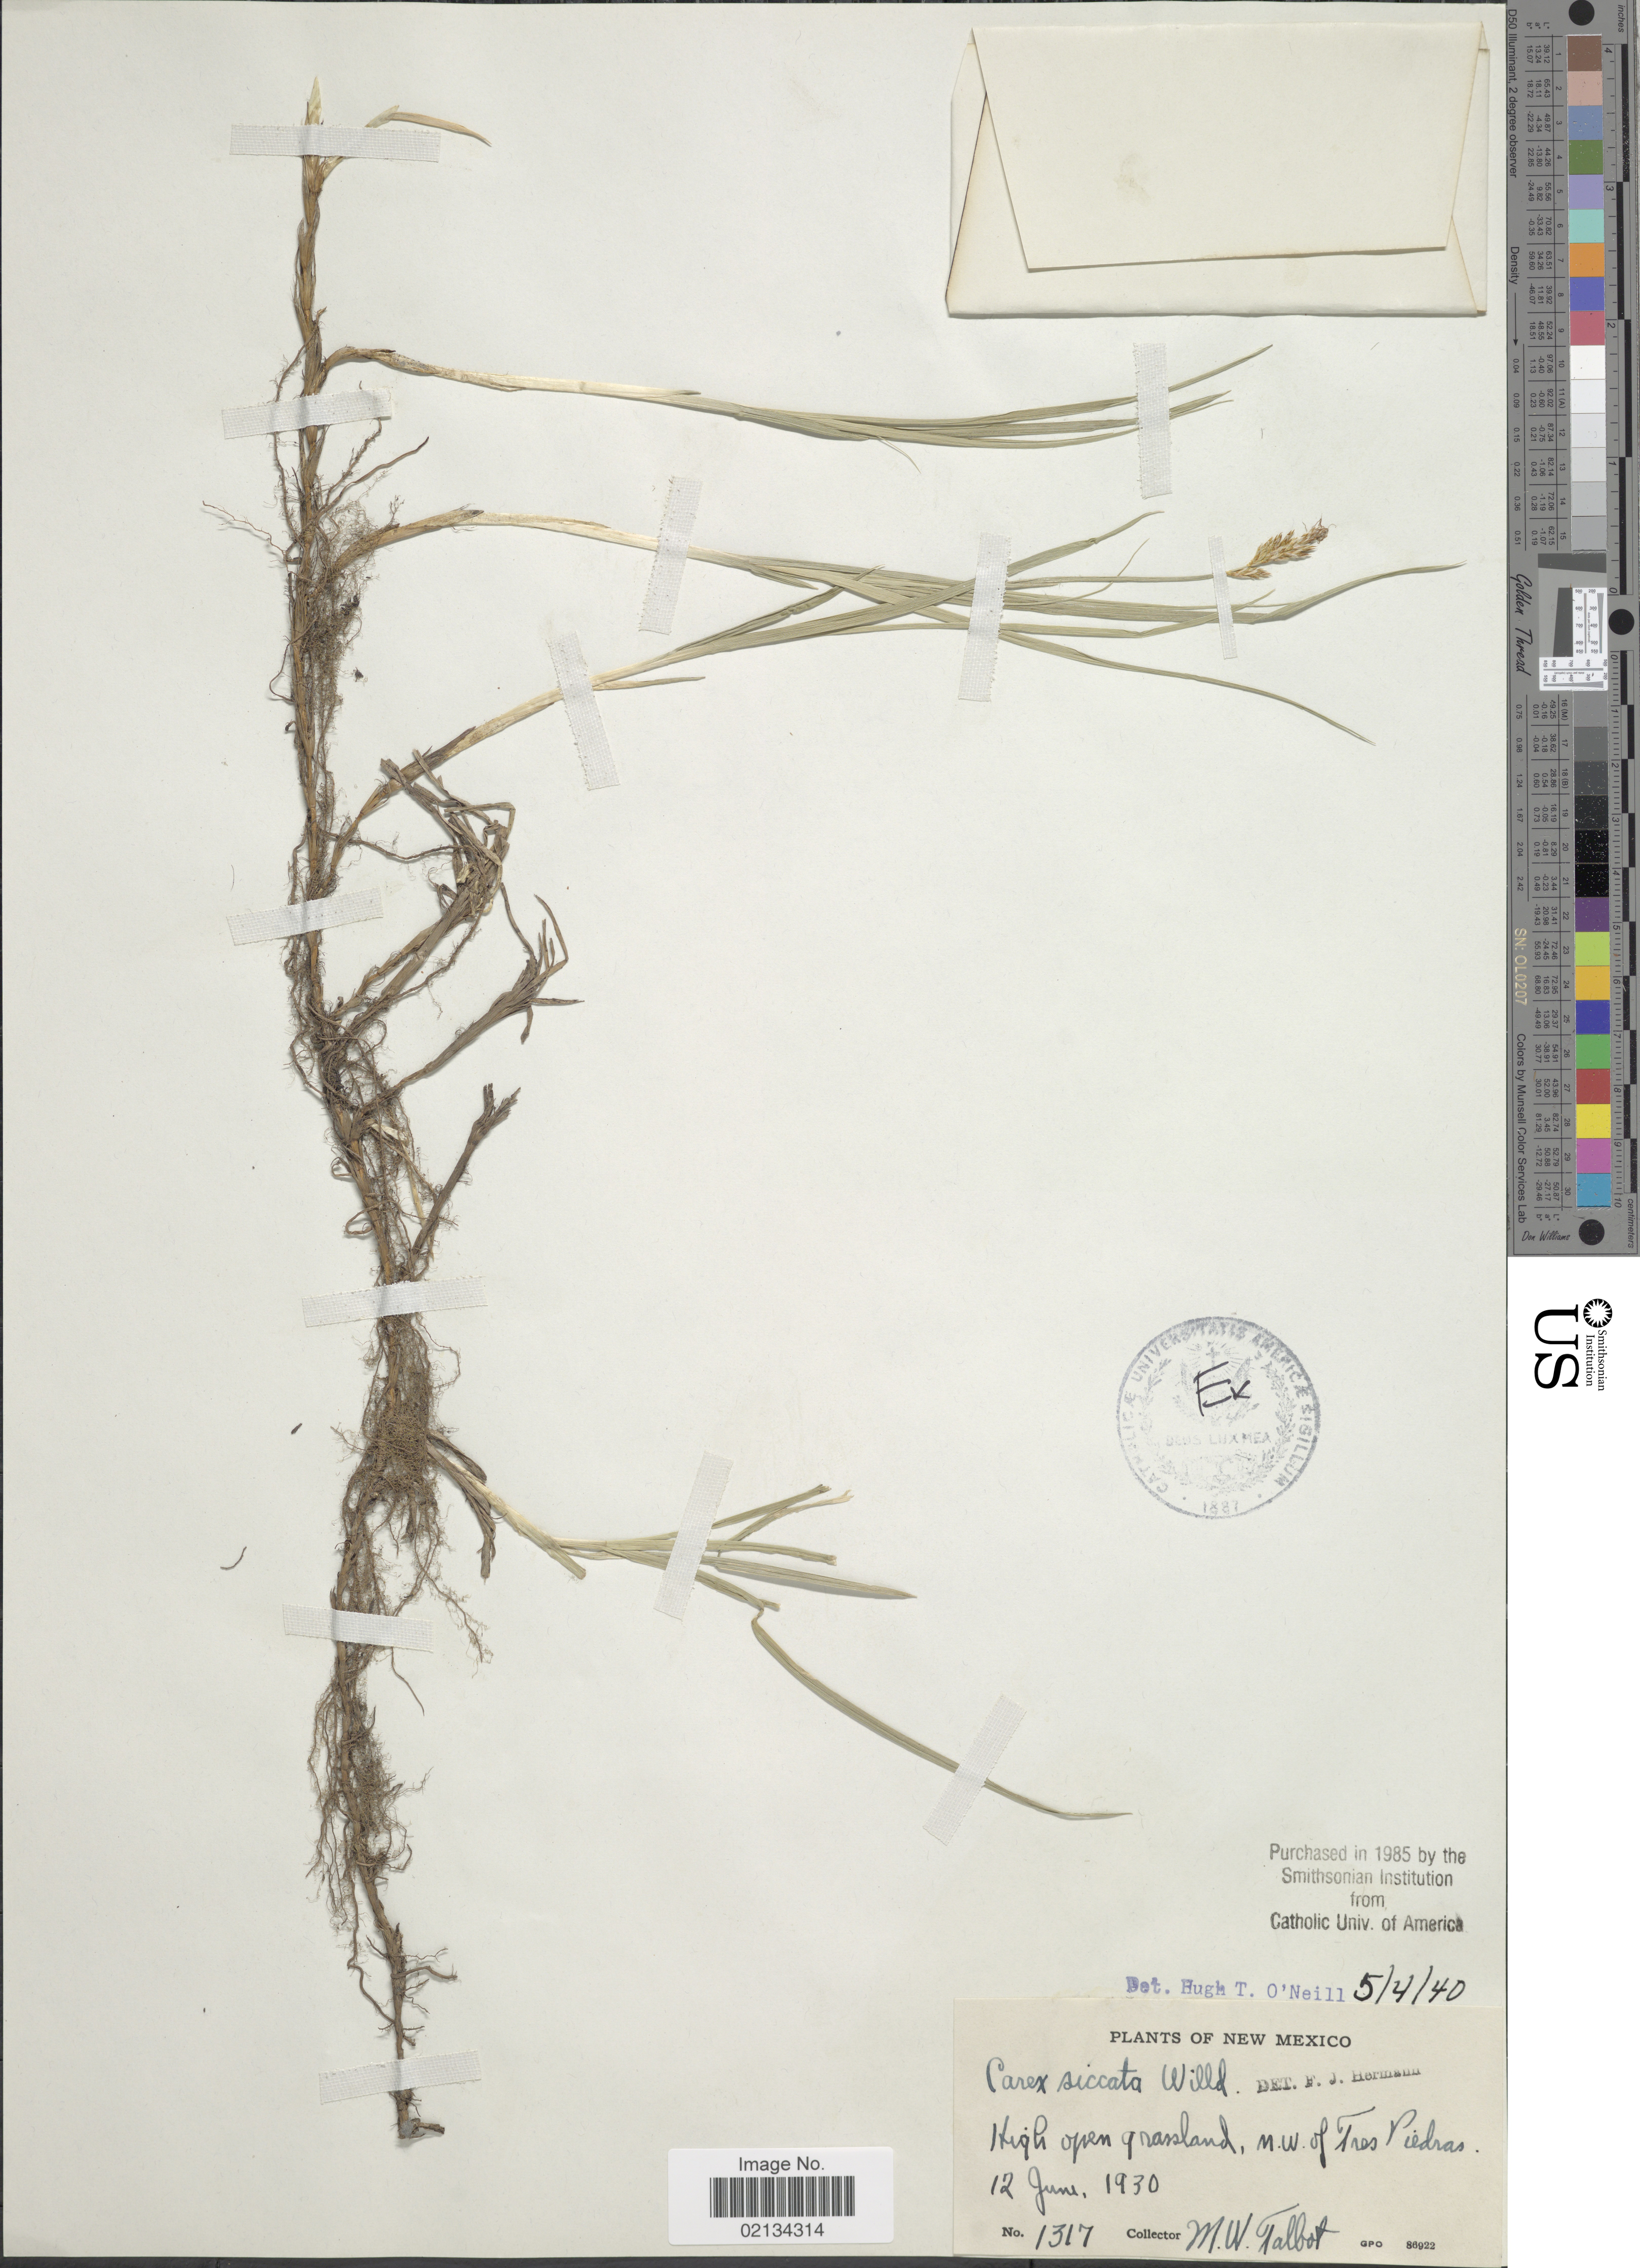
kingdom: Plantae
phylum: Tracheophyta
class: Liliopsida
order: Poales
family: Cyperaceae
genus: Carex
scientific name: Carex siccata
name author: Dewey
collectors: M. Talbot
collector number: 1317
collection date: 1930-06-12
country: United States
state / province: New Mexico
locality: High open grassland, n.w. of Tres Piedras.